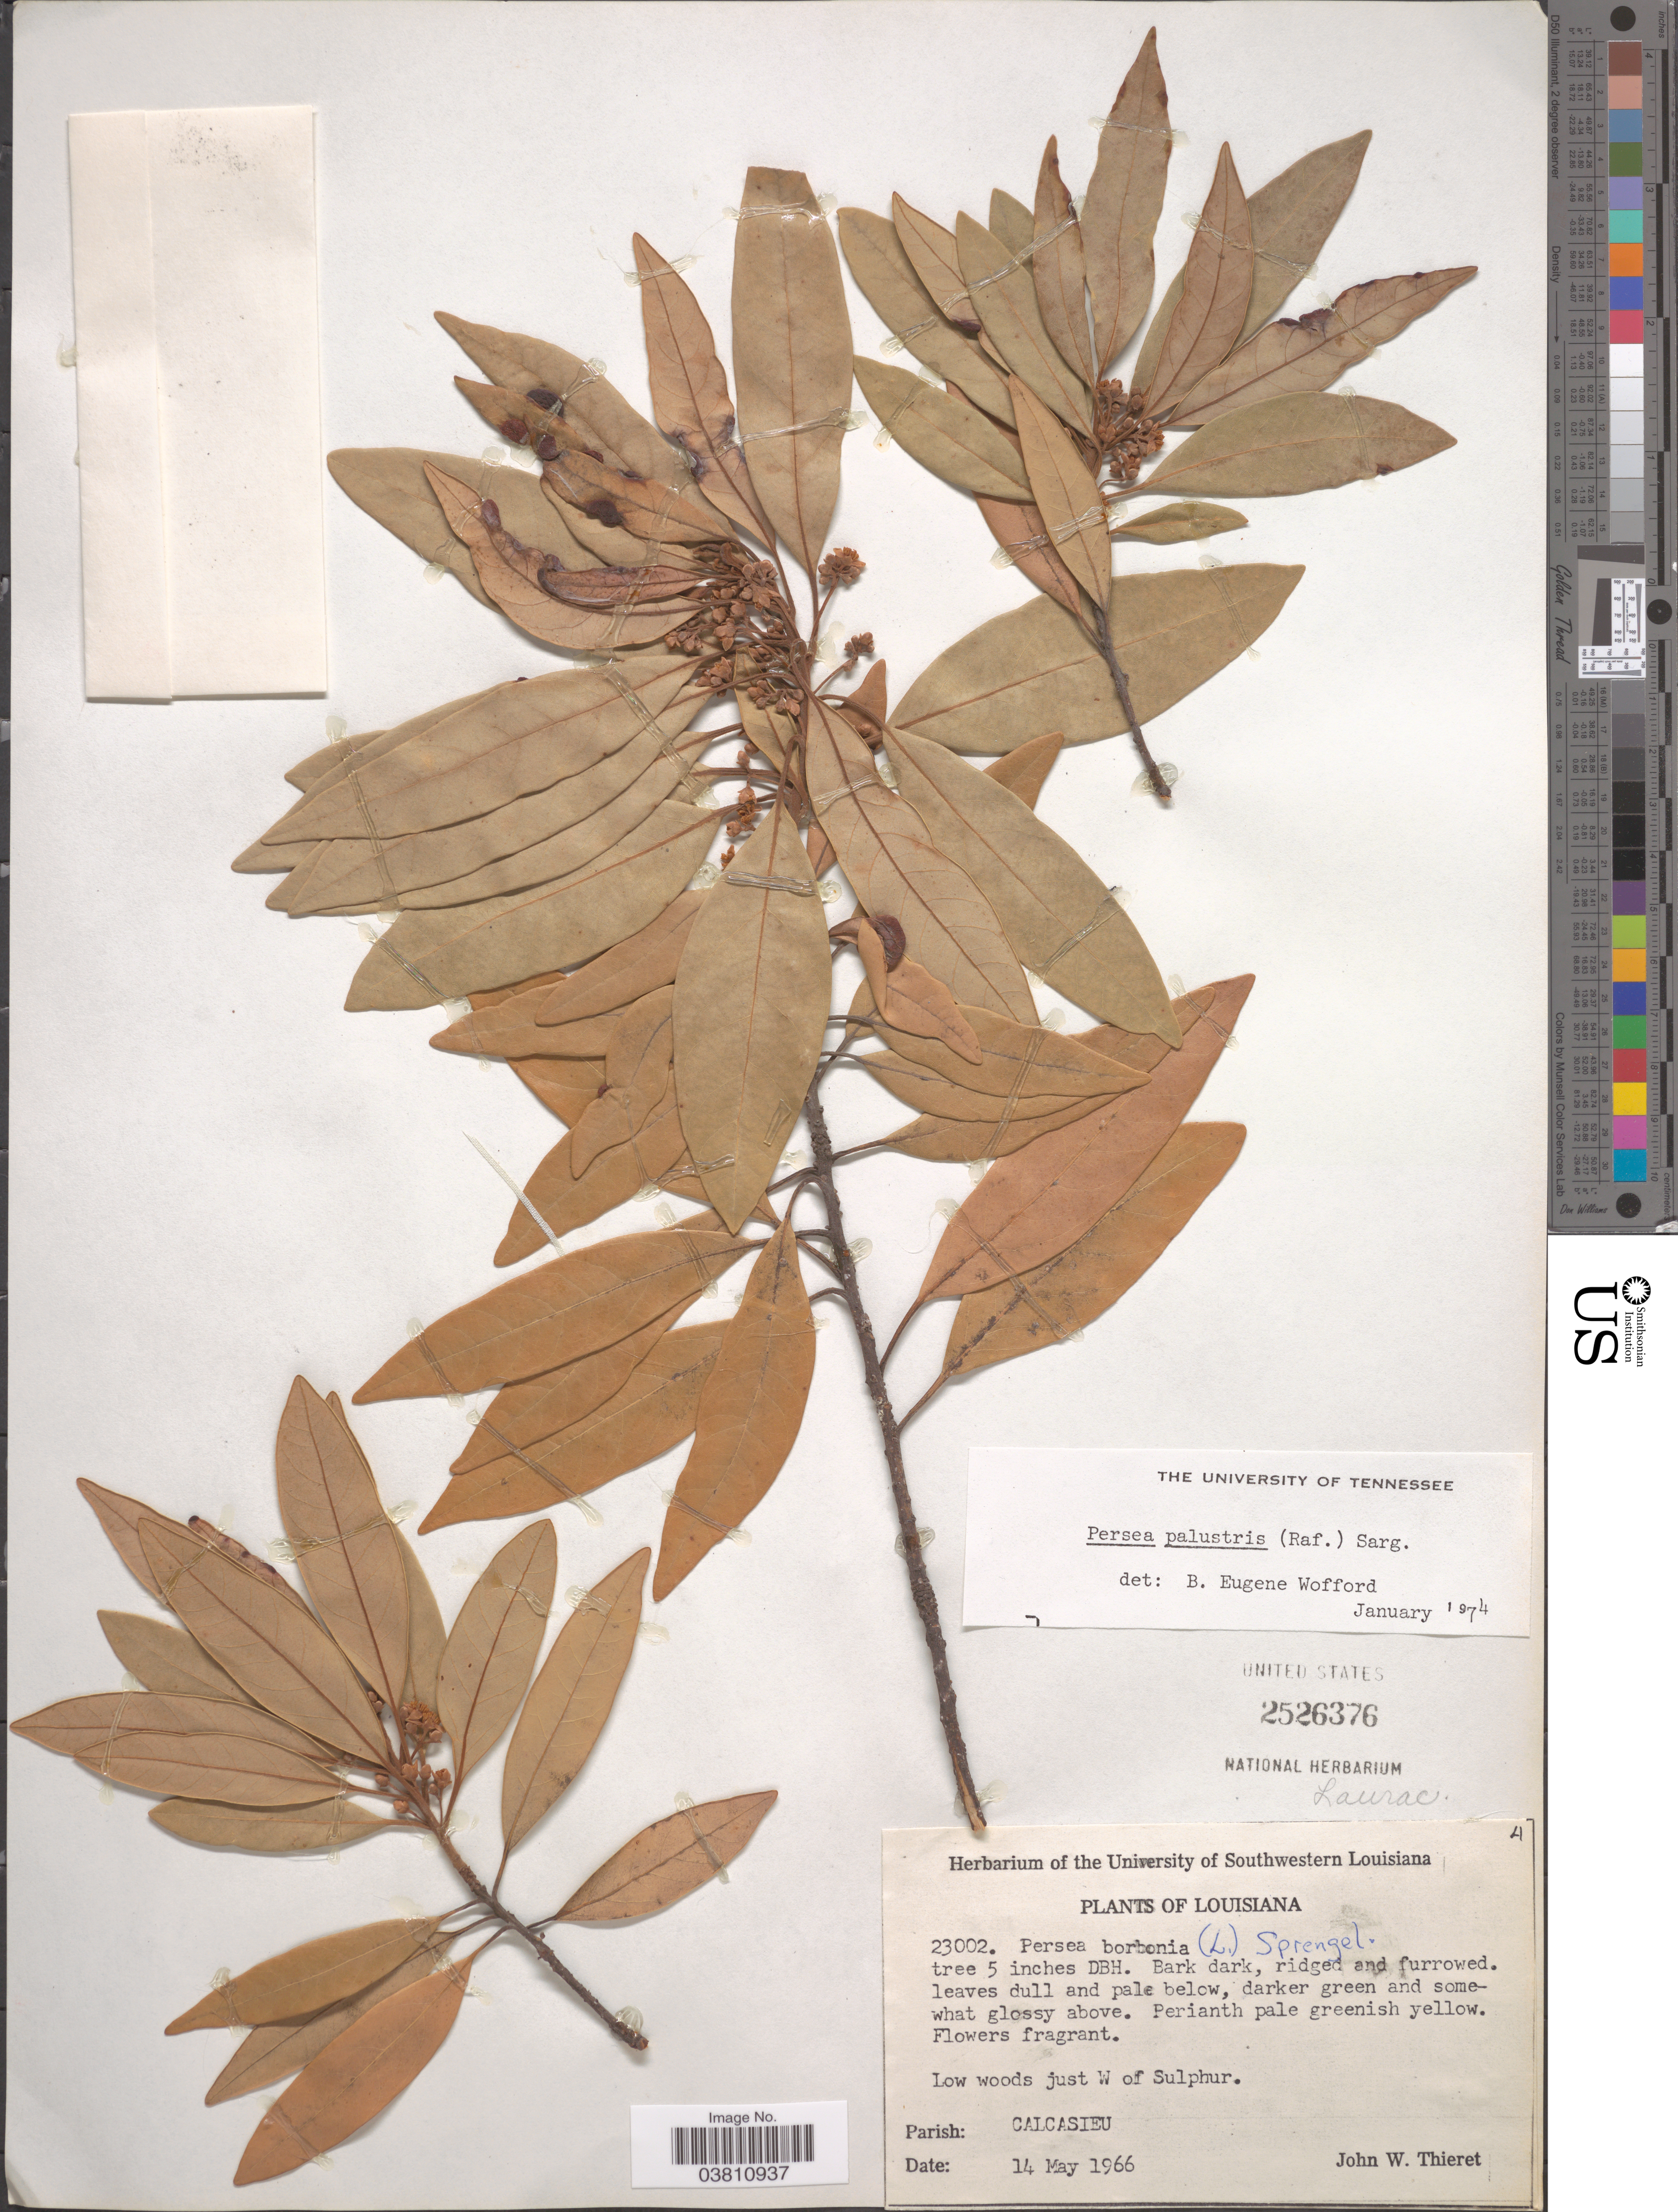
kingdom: Plantae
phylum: Tracheophyta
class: Magnoliopsida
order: Laurales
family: Lauraceae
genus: Persea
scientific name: Persea palustris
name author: (Raf.) Sarg.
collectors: J. W. Thieret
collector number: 23002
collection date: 1966-05-14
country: United States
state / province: Louisiana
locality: Low woods just W of Sulphur. Parish: Calcasieu.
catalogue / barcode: US 2526376